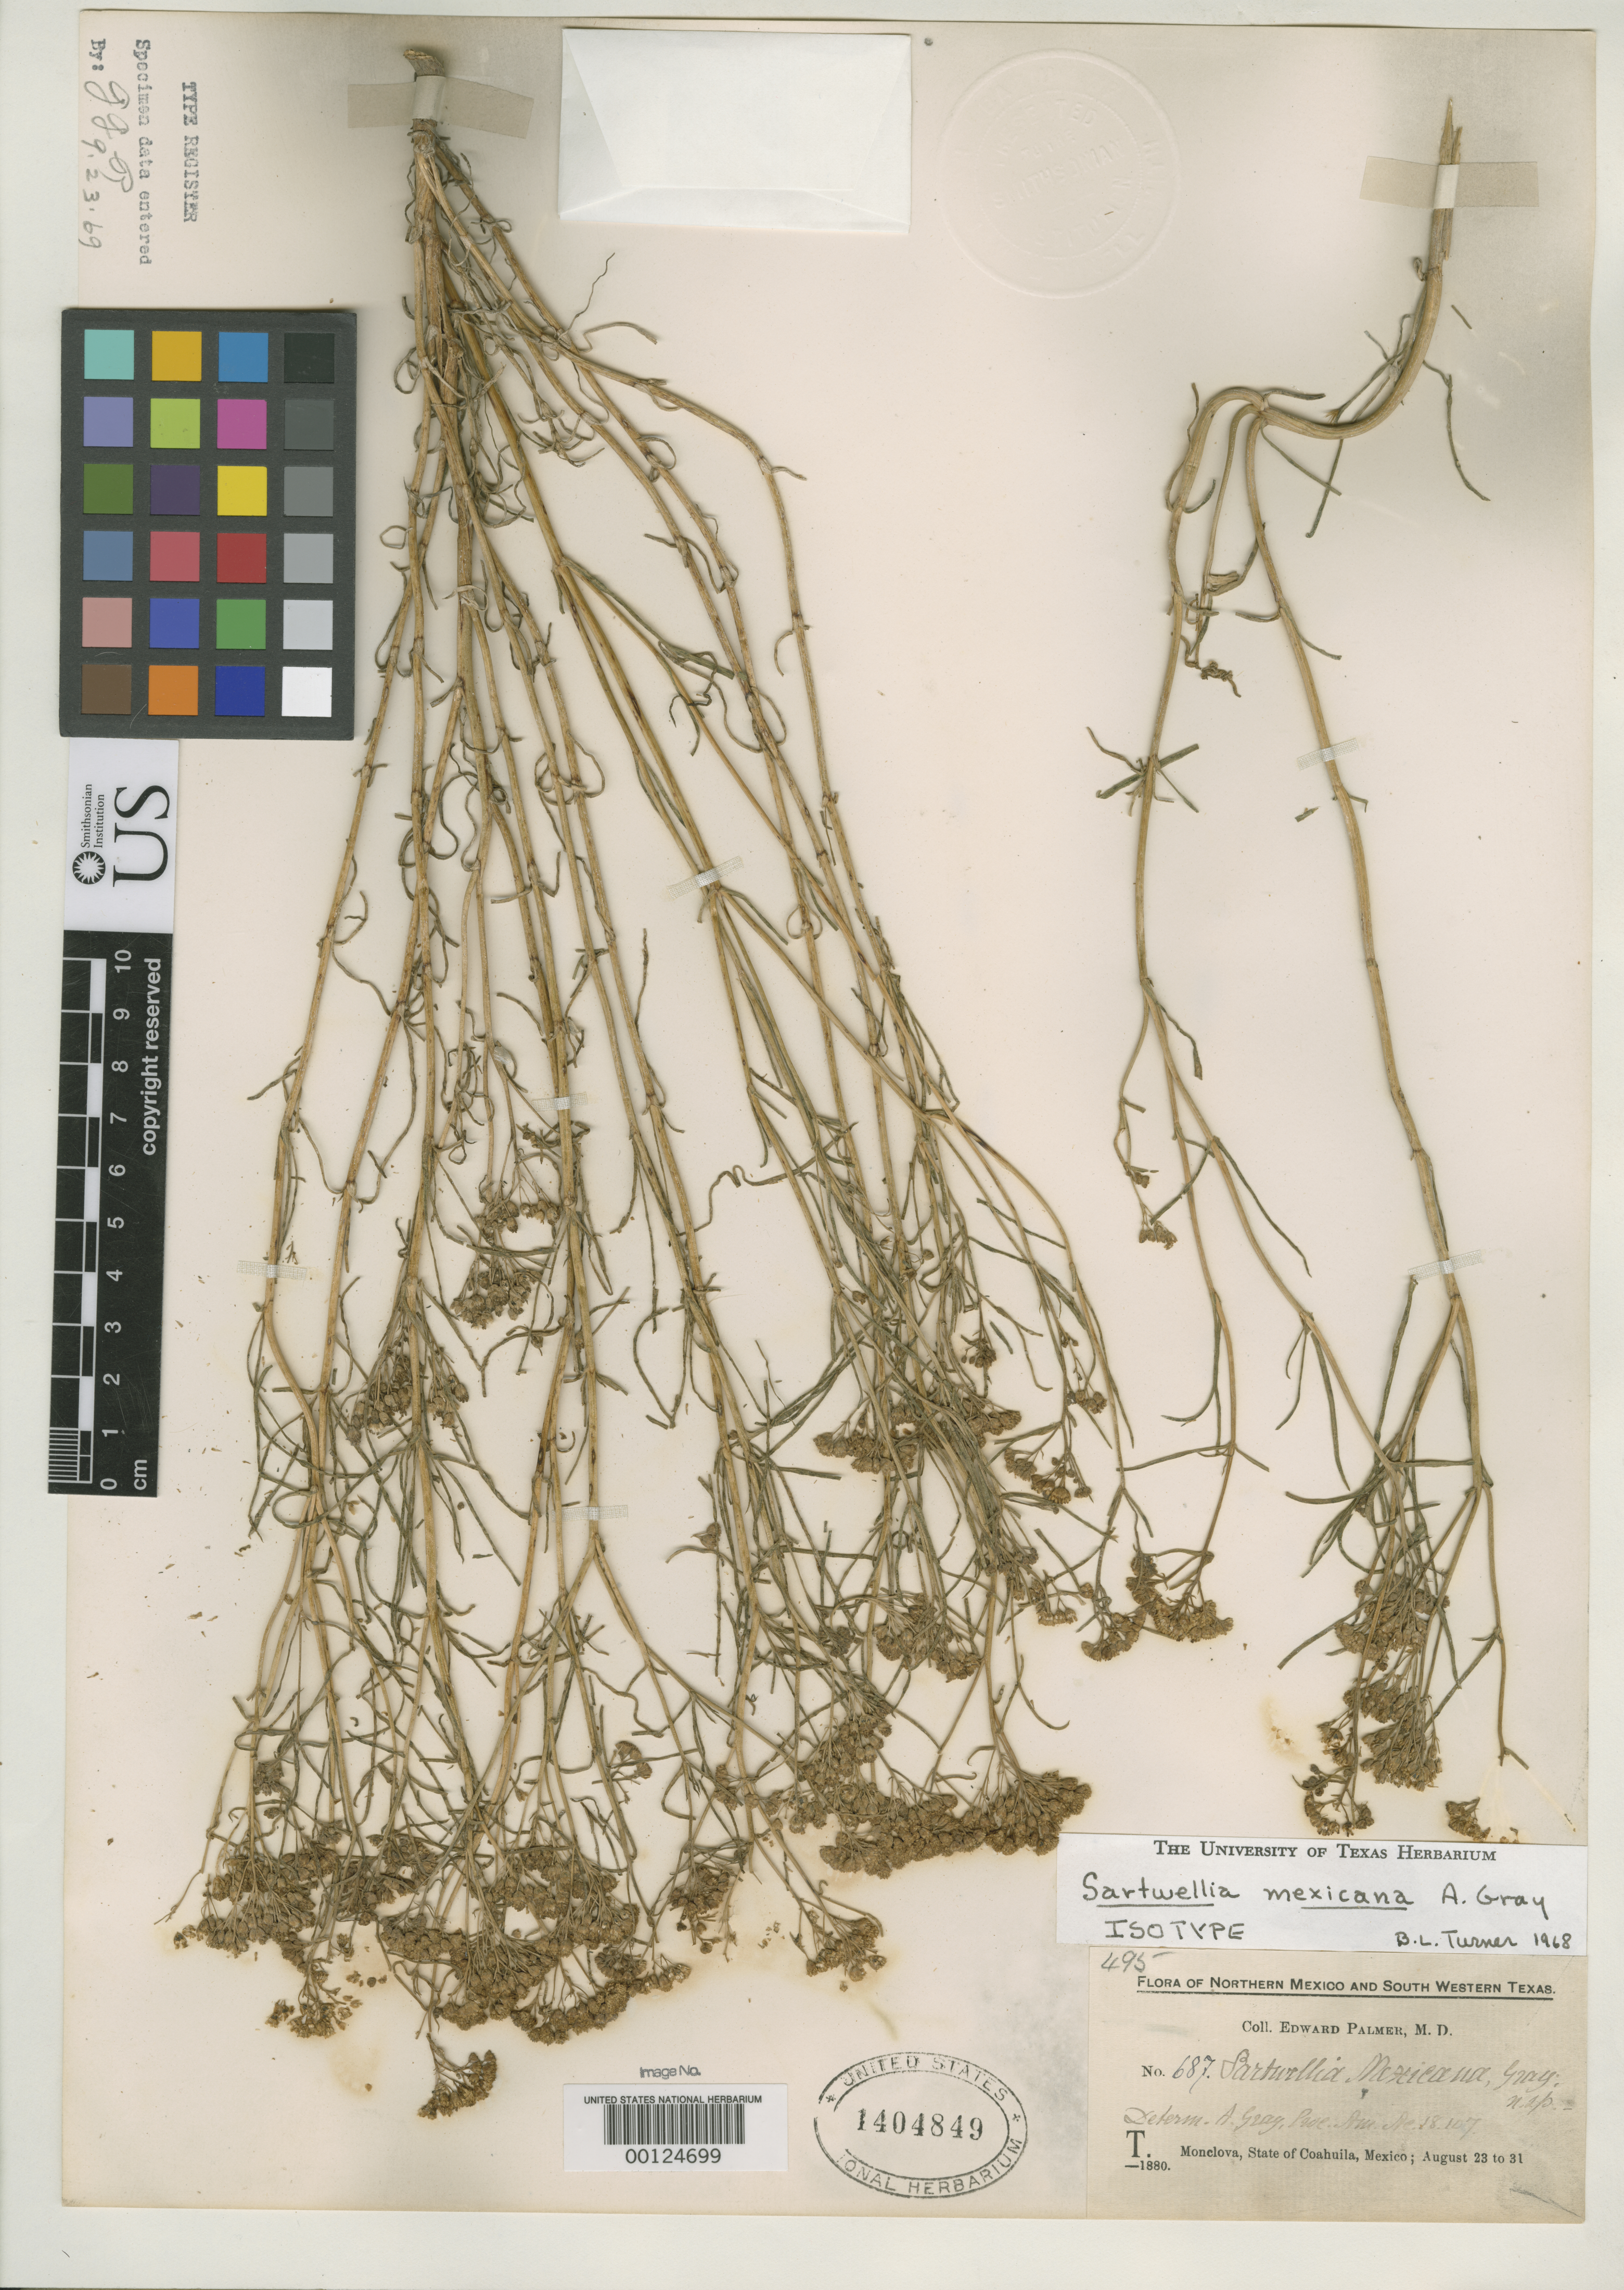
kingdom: Plantae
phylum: Tracheophyta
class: Magnoliopsida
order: Asterales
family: Asteraceae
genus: Sartwellia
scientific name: Sartwellia mexicana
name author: A. Gray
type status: Syntype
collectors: E. Palmer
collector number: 687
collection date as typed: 23 Aug 1880 to 31 Aug 1880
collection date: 1880-08-23/1880-08-31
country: Mexico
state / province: Coahuila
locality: Monclova.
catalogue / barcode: US 1404849